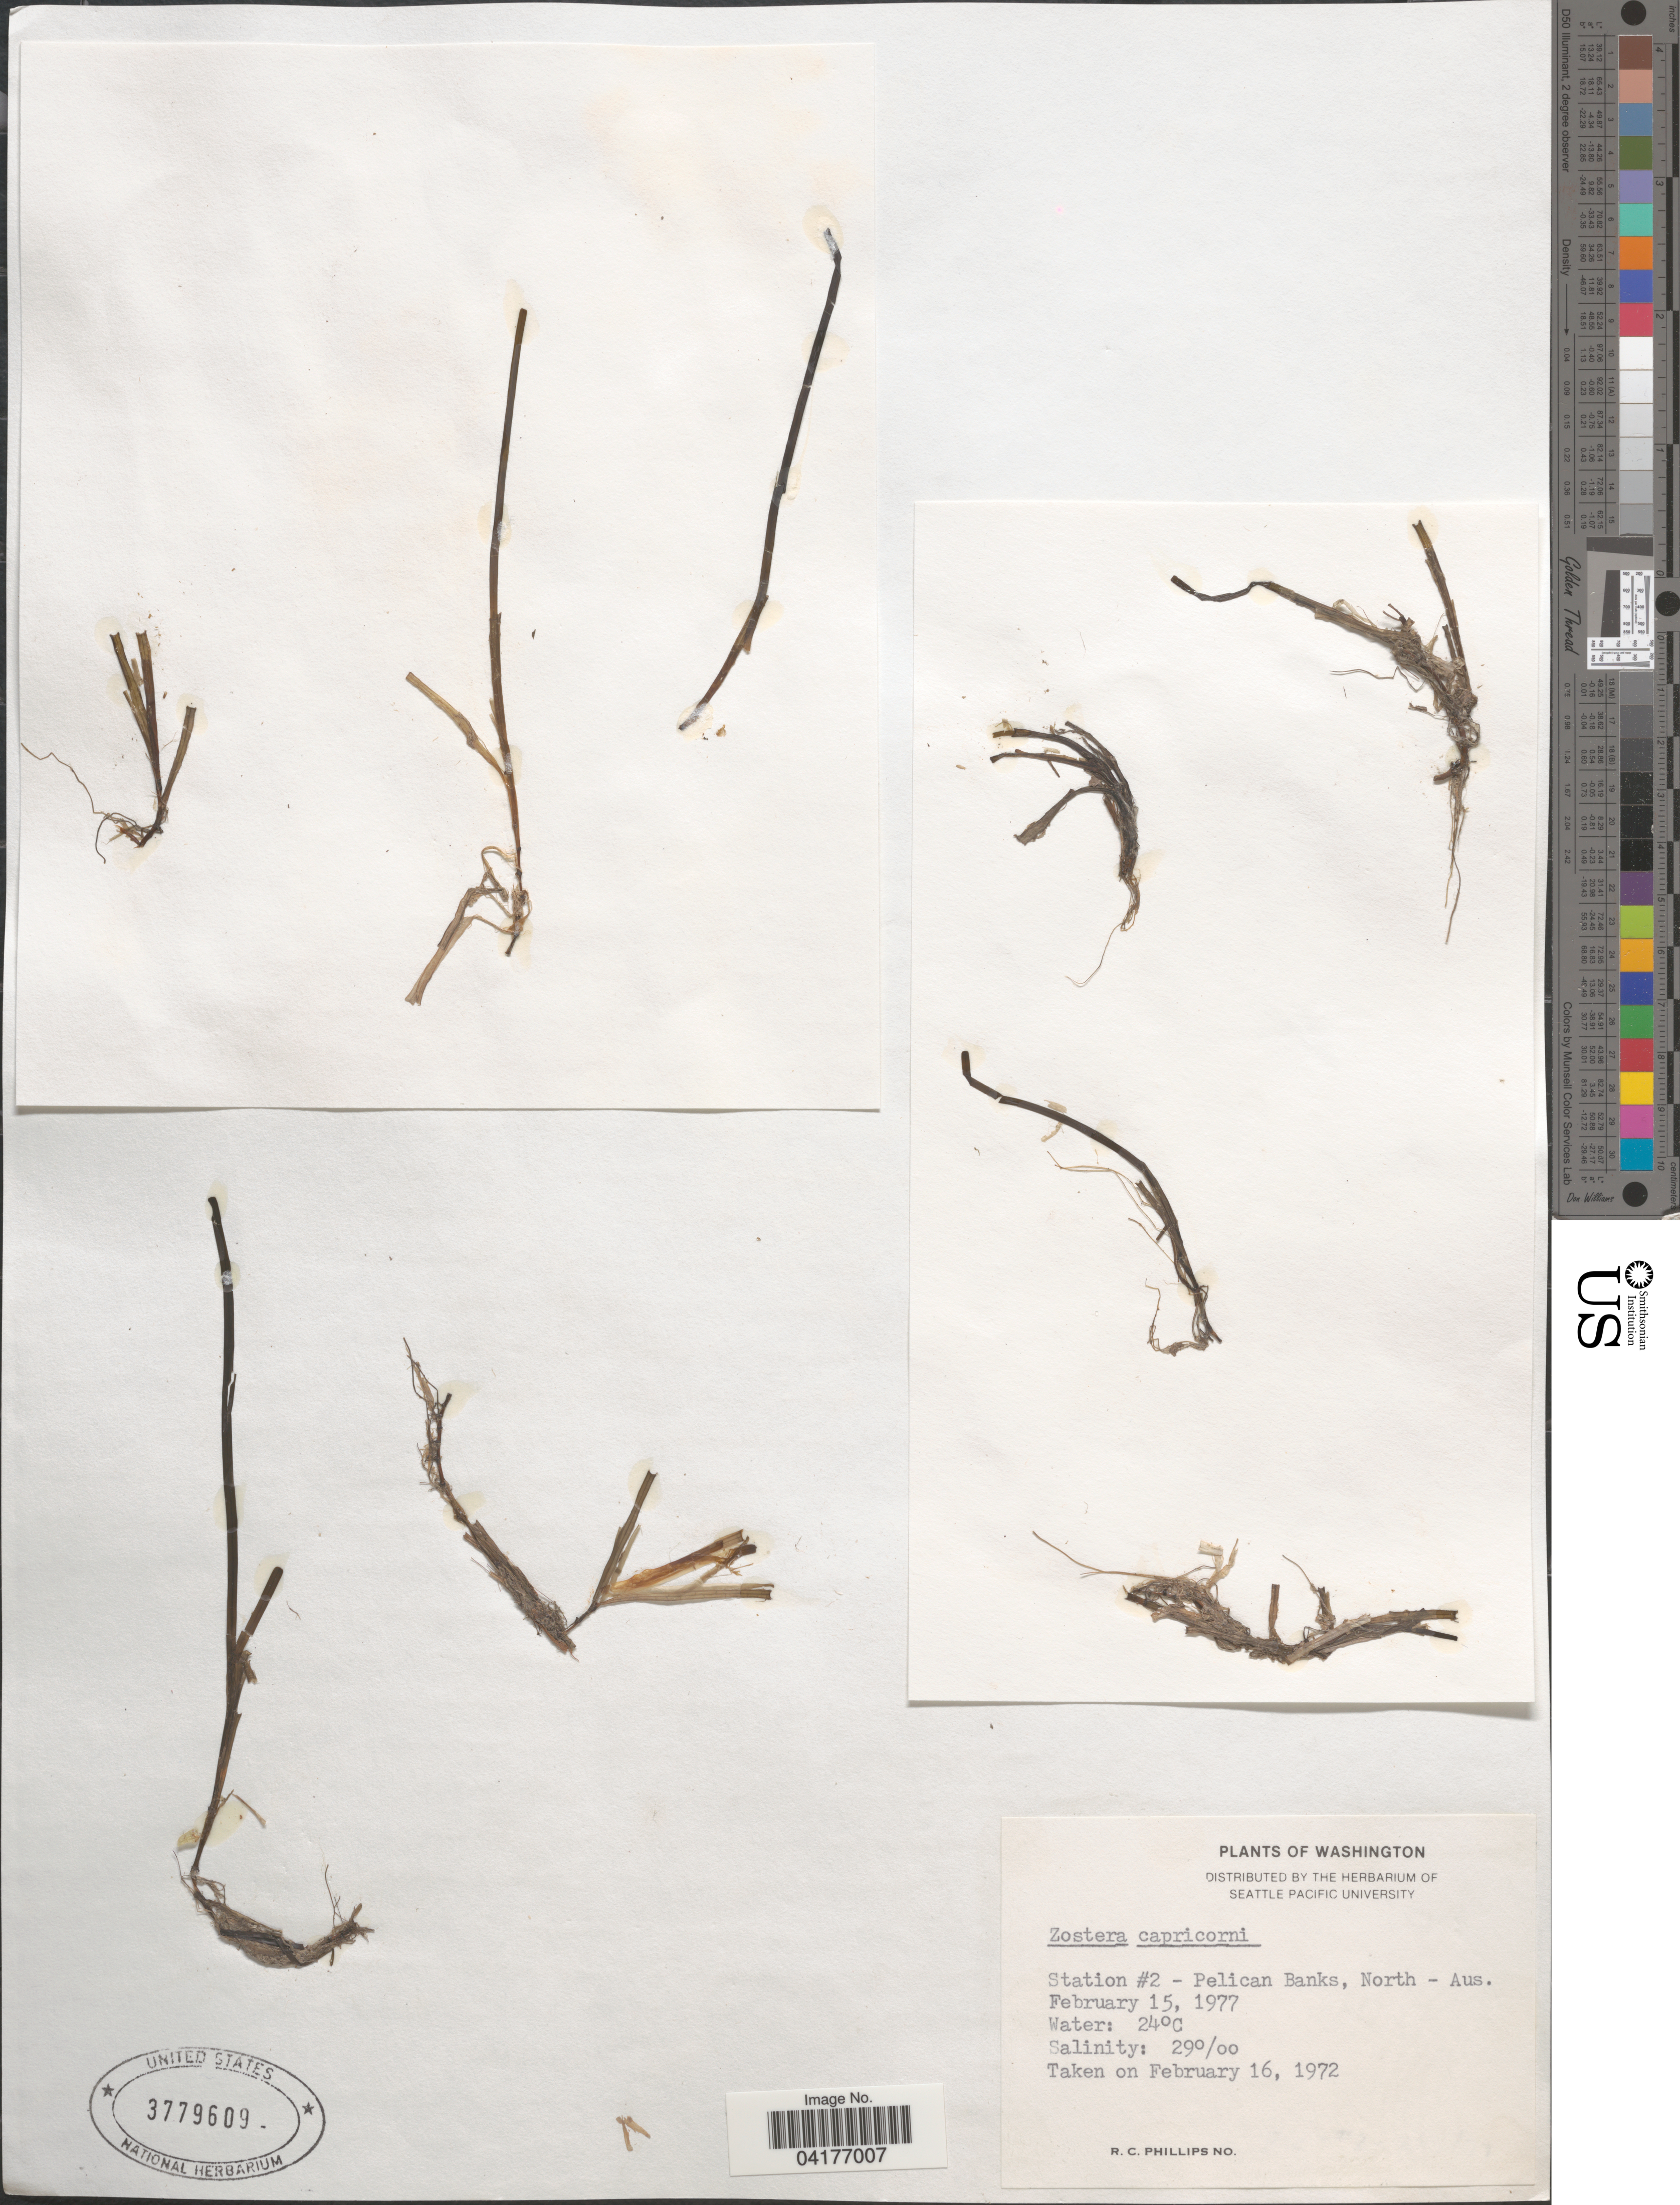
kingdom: Plantae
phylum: Tracheophyta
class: Liliopsida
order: Alismatales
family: Zosteraceae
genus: Zostera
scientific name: Zostera capricorni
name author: Asch.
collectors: R. C. Phillips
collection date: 1977-02-15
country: Australia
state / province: Queensland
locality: Station #2 - Pelican Banks, North.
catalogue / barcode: US 3779609